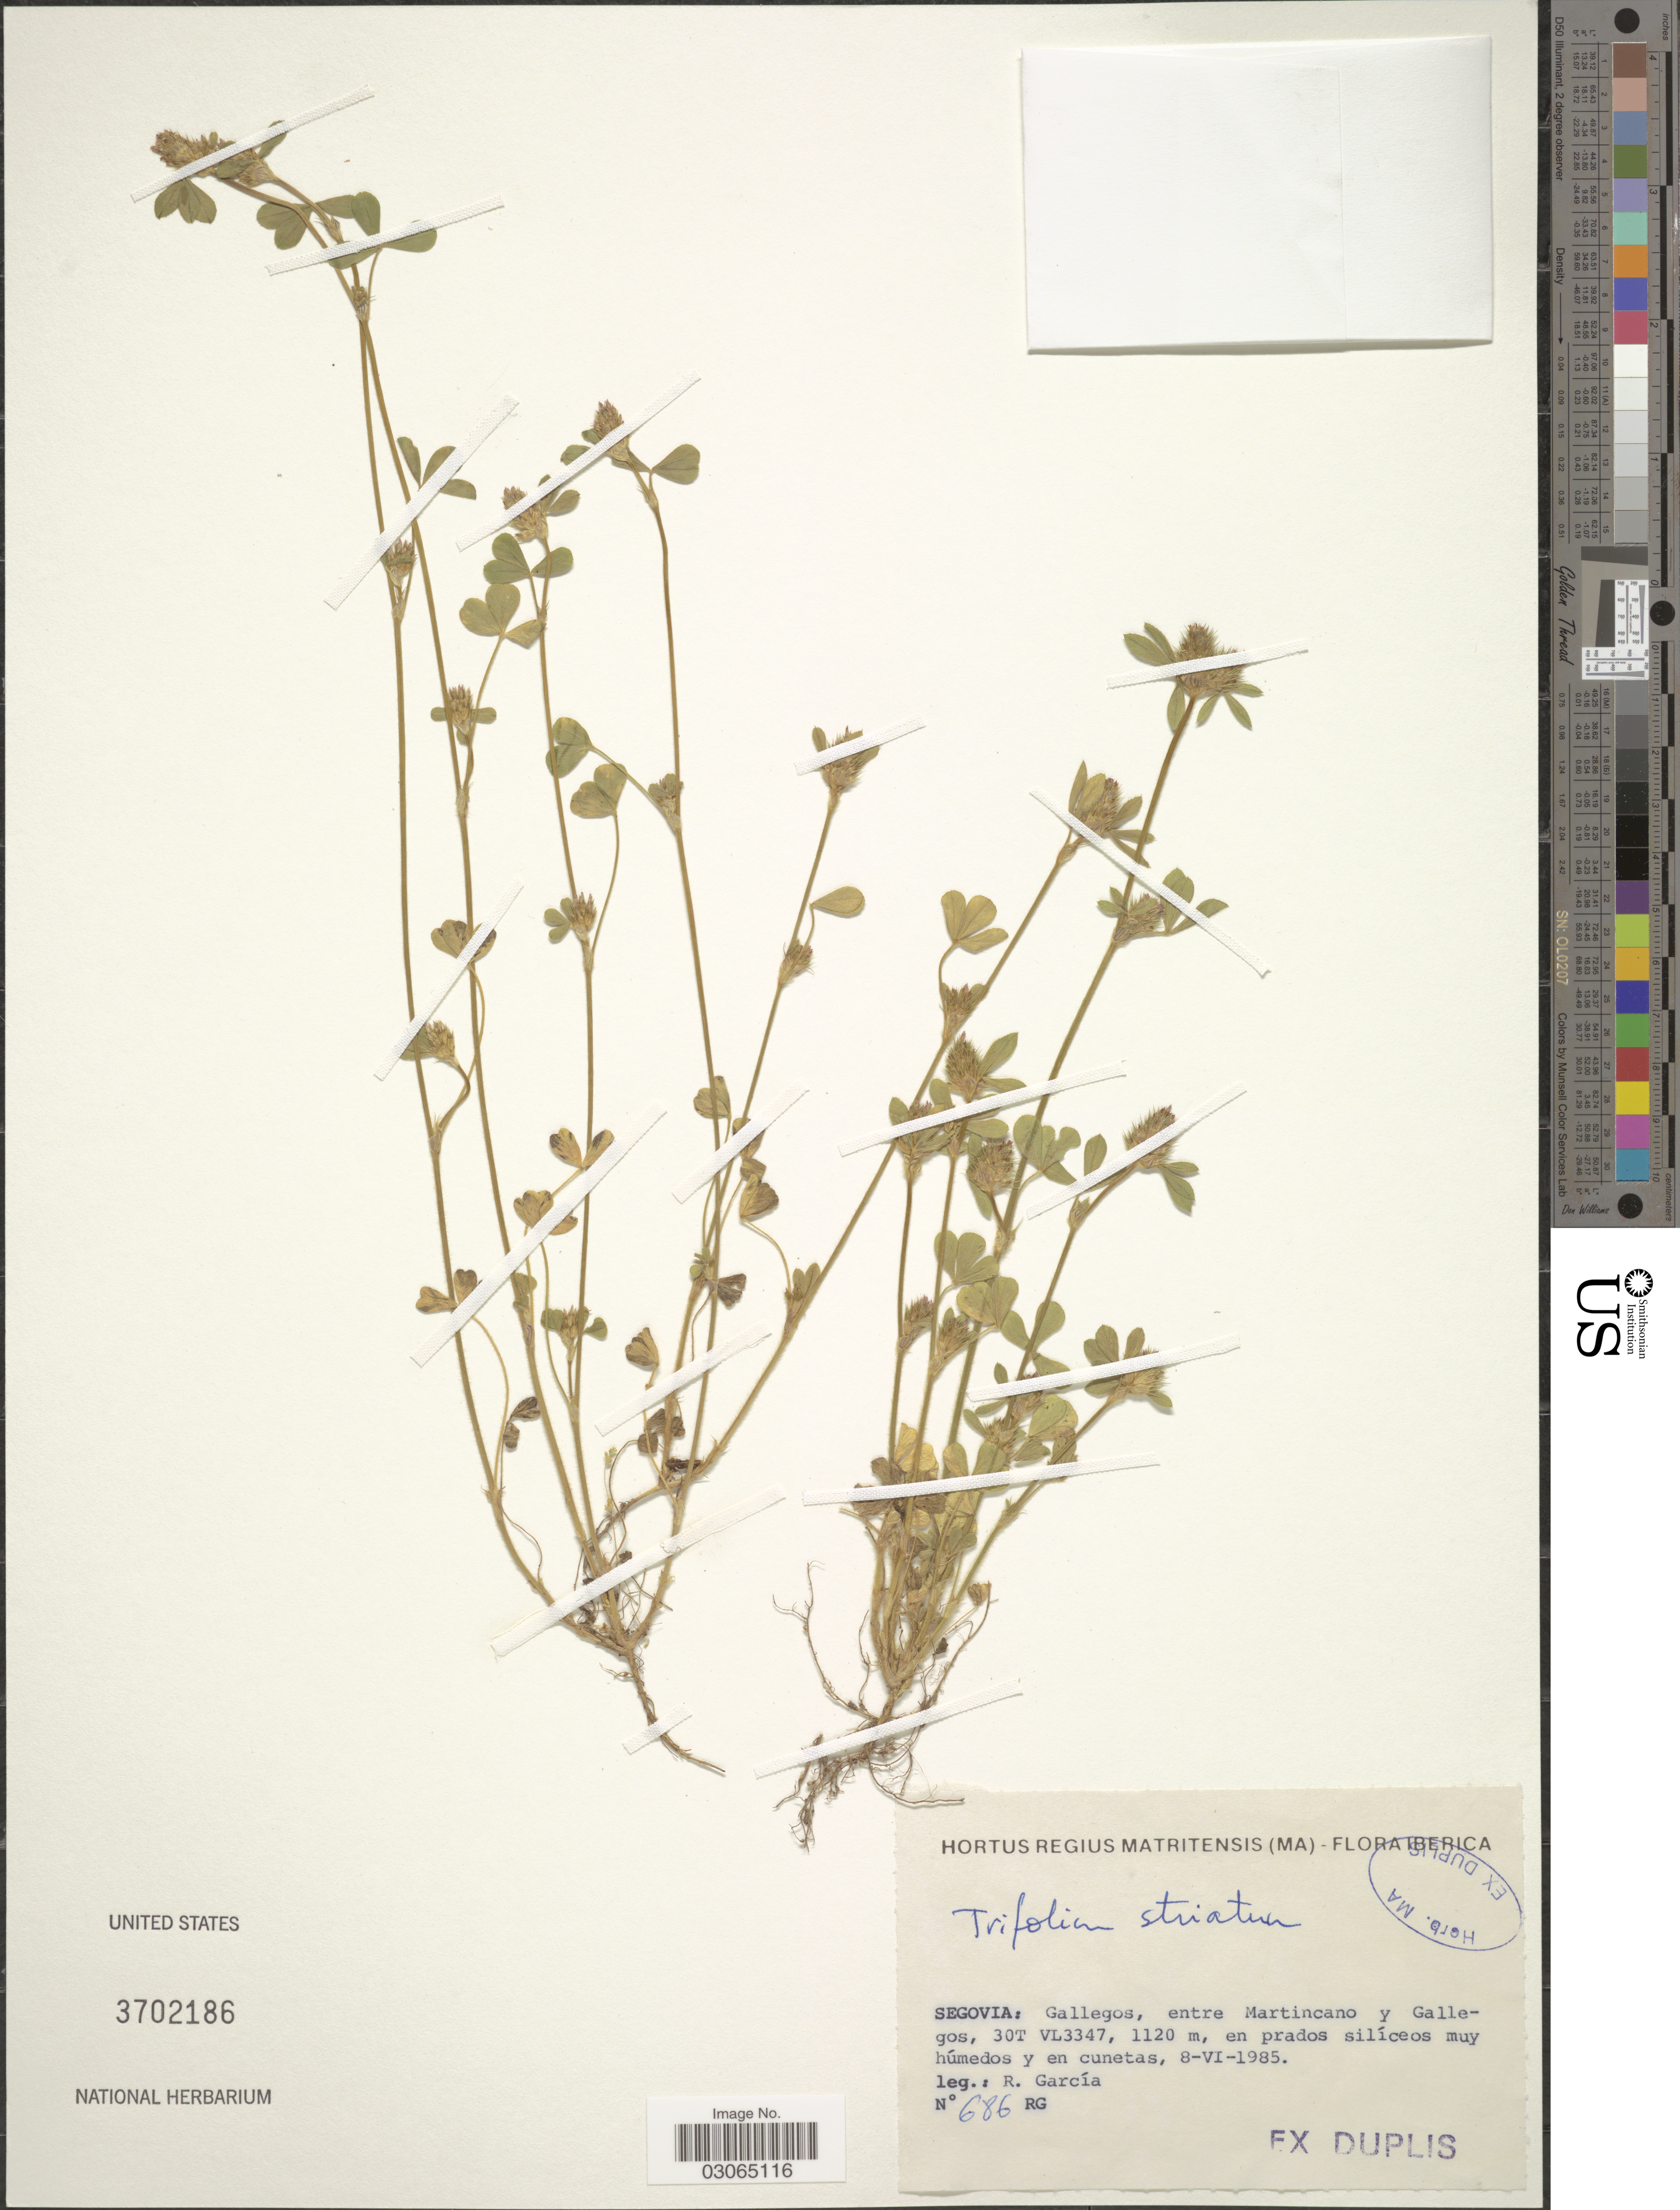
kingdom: Plantae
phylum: Tracheophyta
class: Magnoliopsida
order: Fabales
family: Fabaceae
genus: Trifolium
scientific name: Trifolium striatum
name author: L.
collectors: R. García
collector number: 686RG?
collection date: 1985-06-08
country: Spain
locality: Iberica. Segovia: Gallegos, entre Martincano y Gallegos, 30T VL3347.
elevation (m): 1120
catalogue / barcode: US 3702186